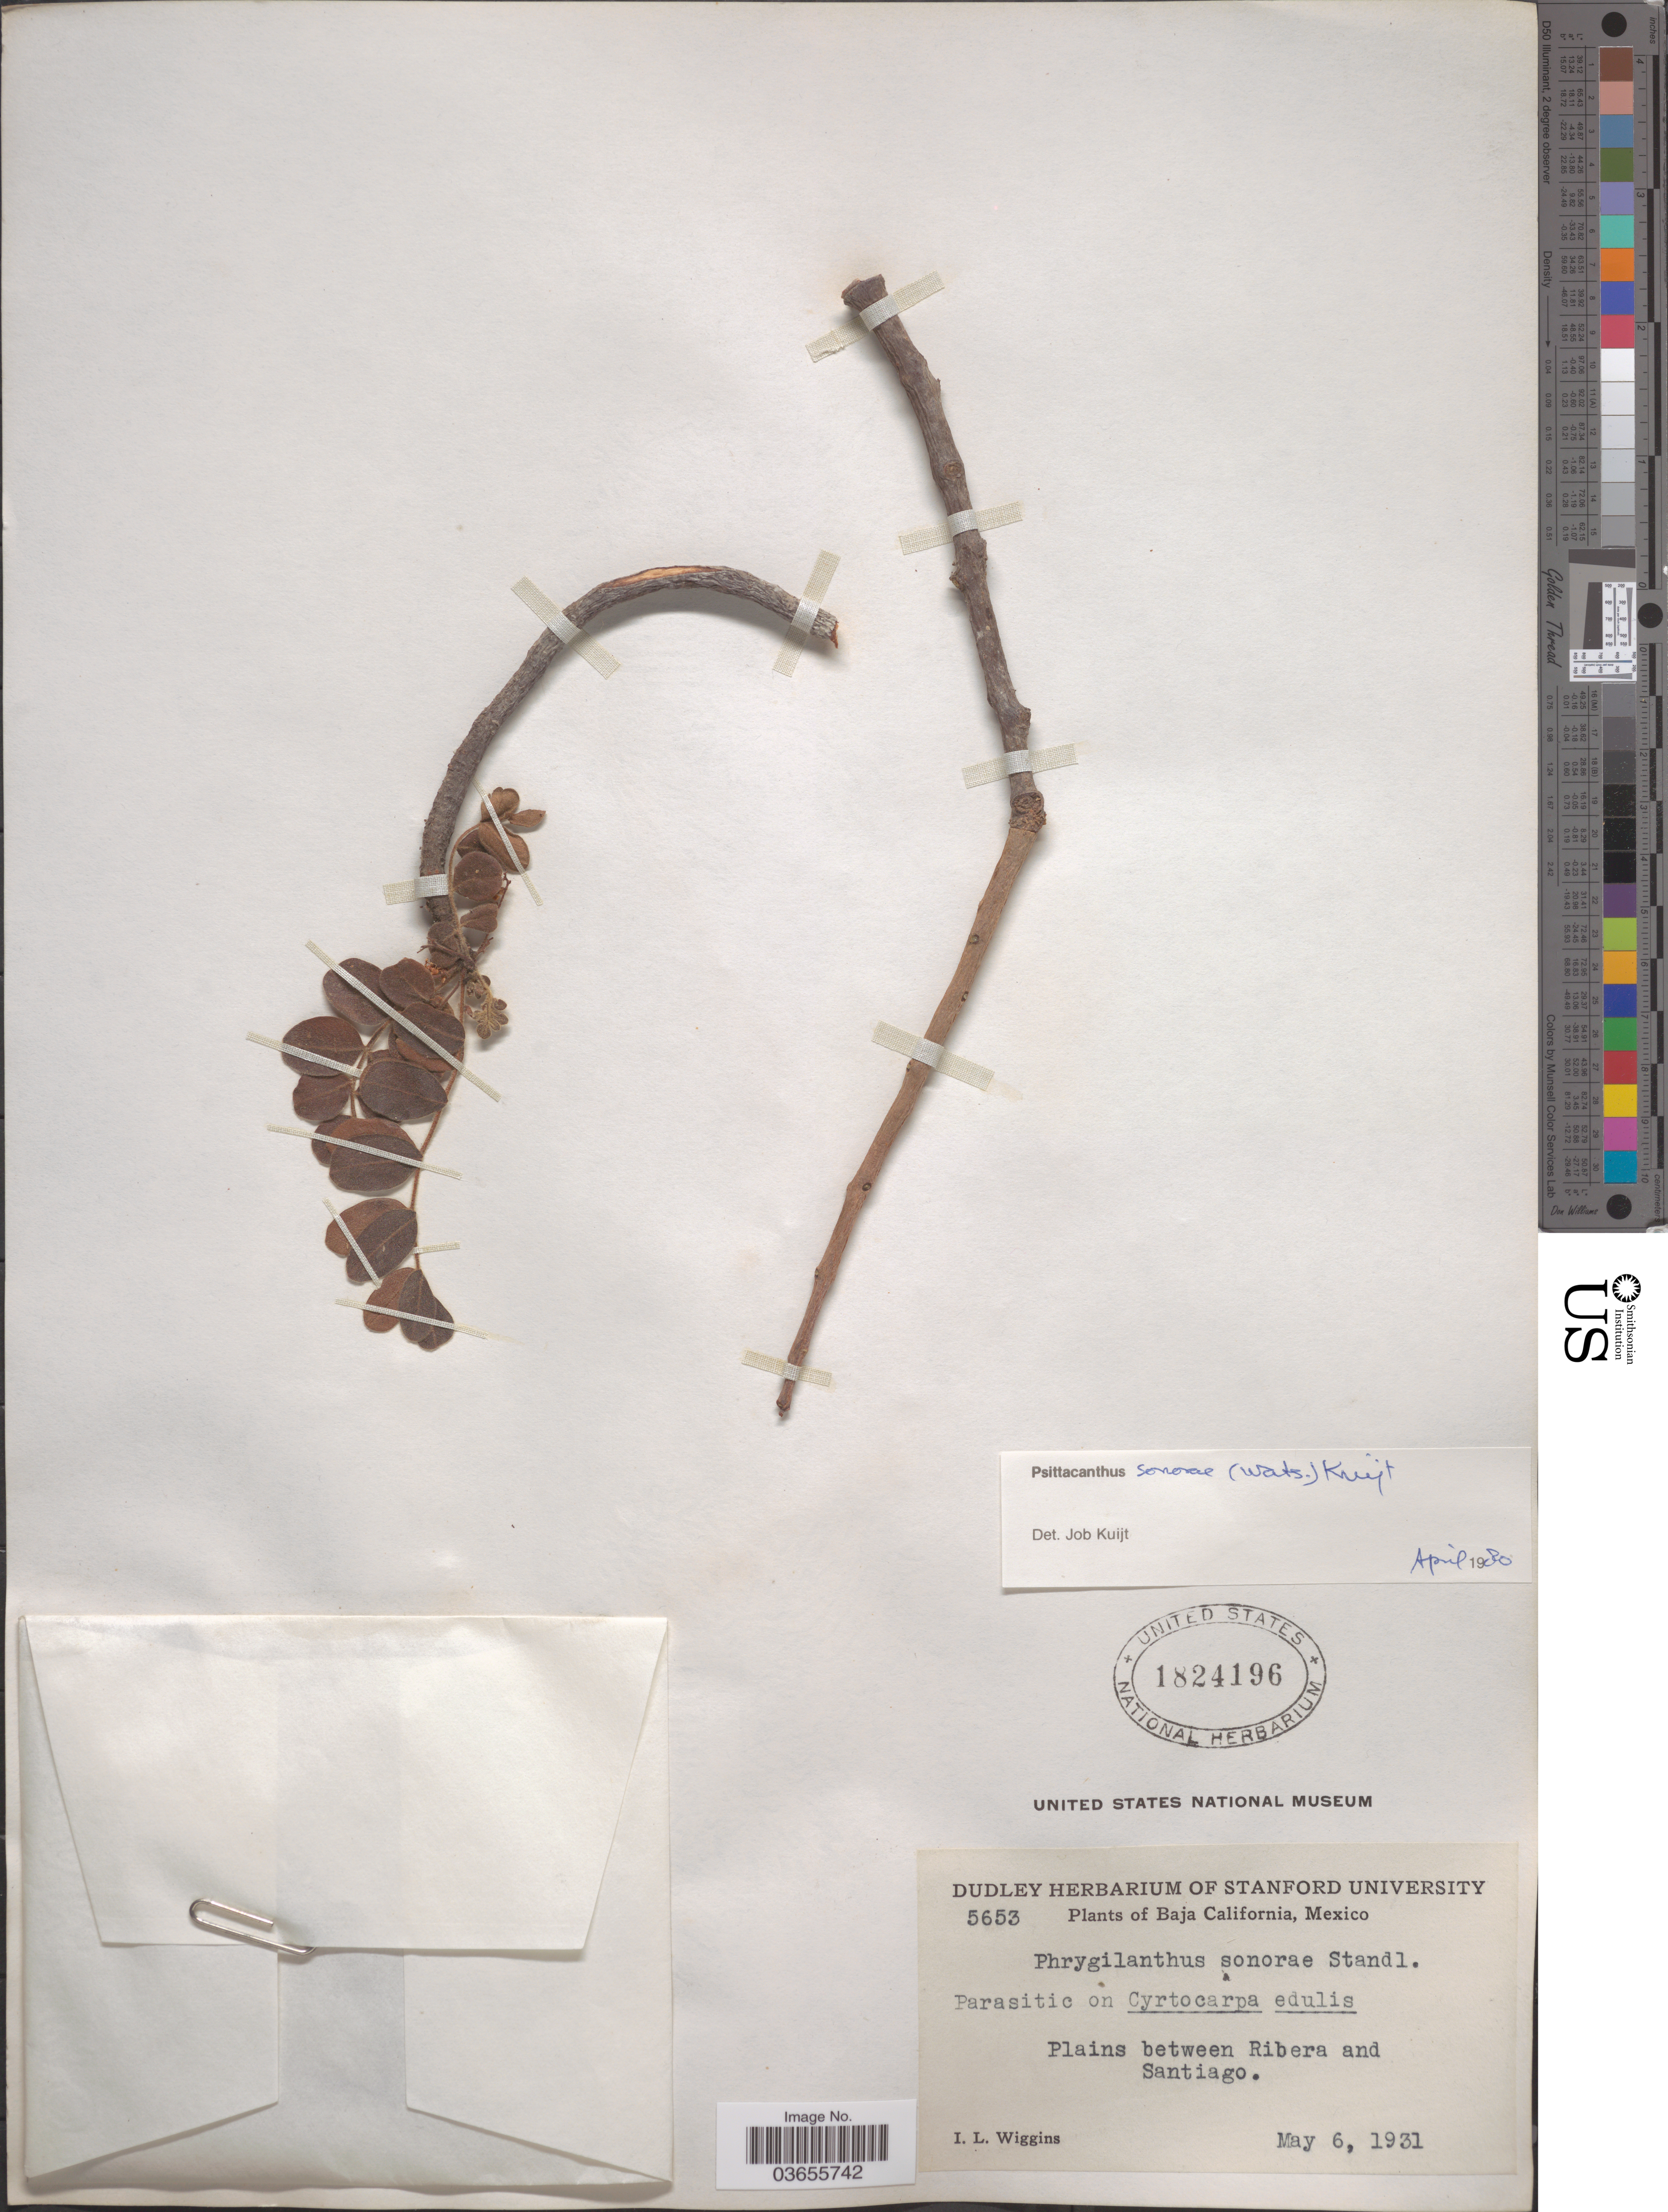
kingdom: Plantae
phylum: Tracheophyta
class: Magnoliopsida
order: Santalales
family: Loranthaceae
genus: Psittacanthus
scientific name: Psittacanthus sonorae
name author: (S. Watson) Kuijt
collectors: I. L. Wiggins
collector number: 5653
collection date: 1931-05-06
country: Mexico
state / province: Baja California Sur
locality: Plains between Ribera and Santiago.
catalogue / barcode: US 1824196